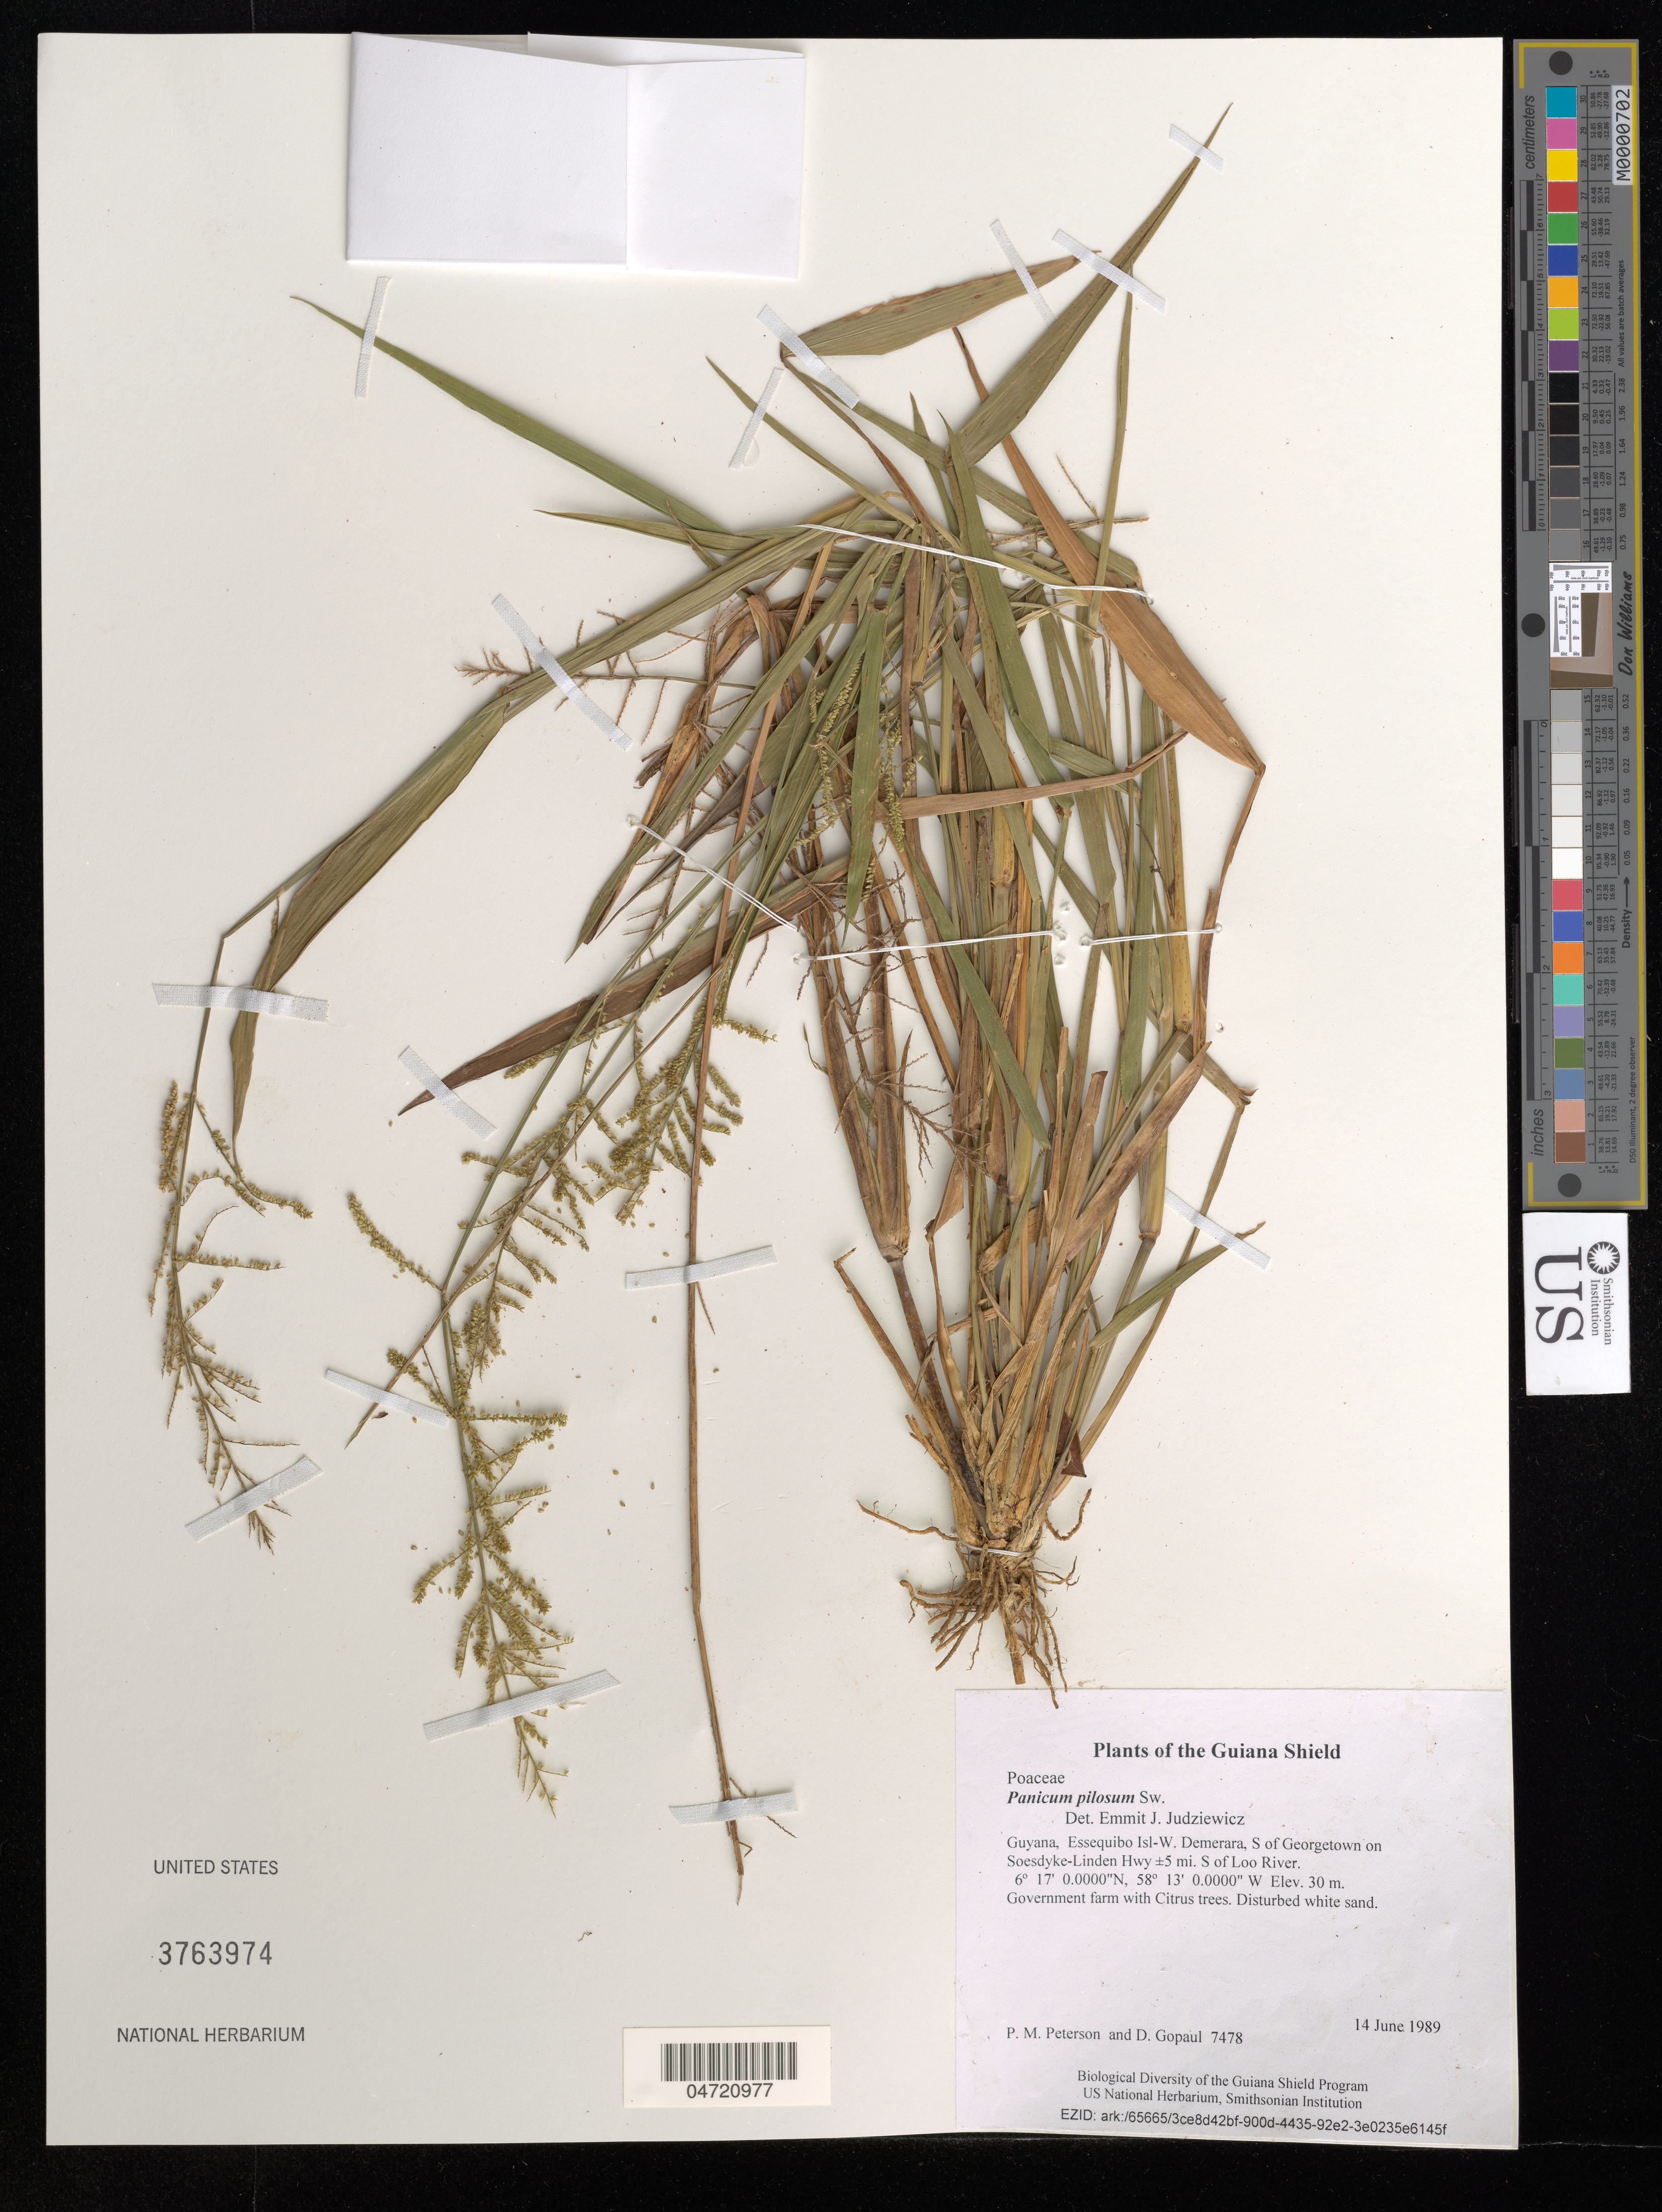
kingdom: Plantae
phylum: Tracheophyta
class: Liliopsida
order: Poales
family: Poaceae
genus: Panicum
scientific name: Panicum pilosum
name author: Sw.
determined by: Judziewicz, E. J.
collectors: P. M. Peterson & D. Gopaul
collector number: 7478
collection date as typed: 14 June 1989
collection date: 1989-06-14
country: Guyana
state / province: Essequibo Isl-W. Demerara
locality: S of Georgetown on Soesdyke-Linden Hwy ±5 mi. S of Loo River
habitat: Government farm with Citrus trees. Disturbed white sand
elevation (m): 30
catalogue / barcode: US 3763974